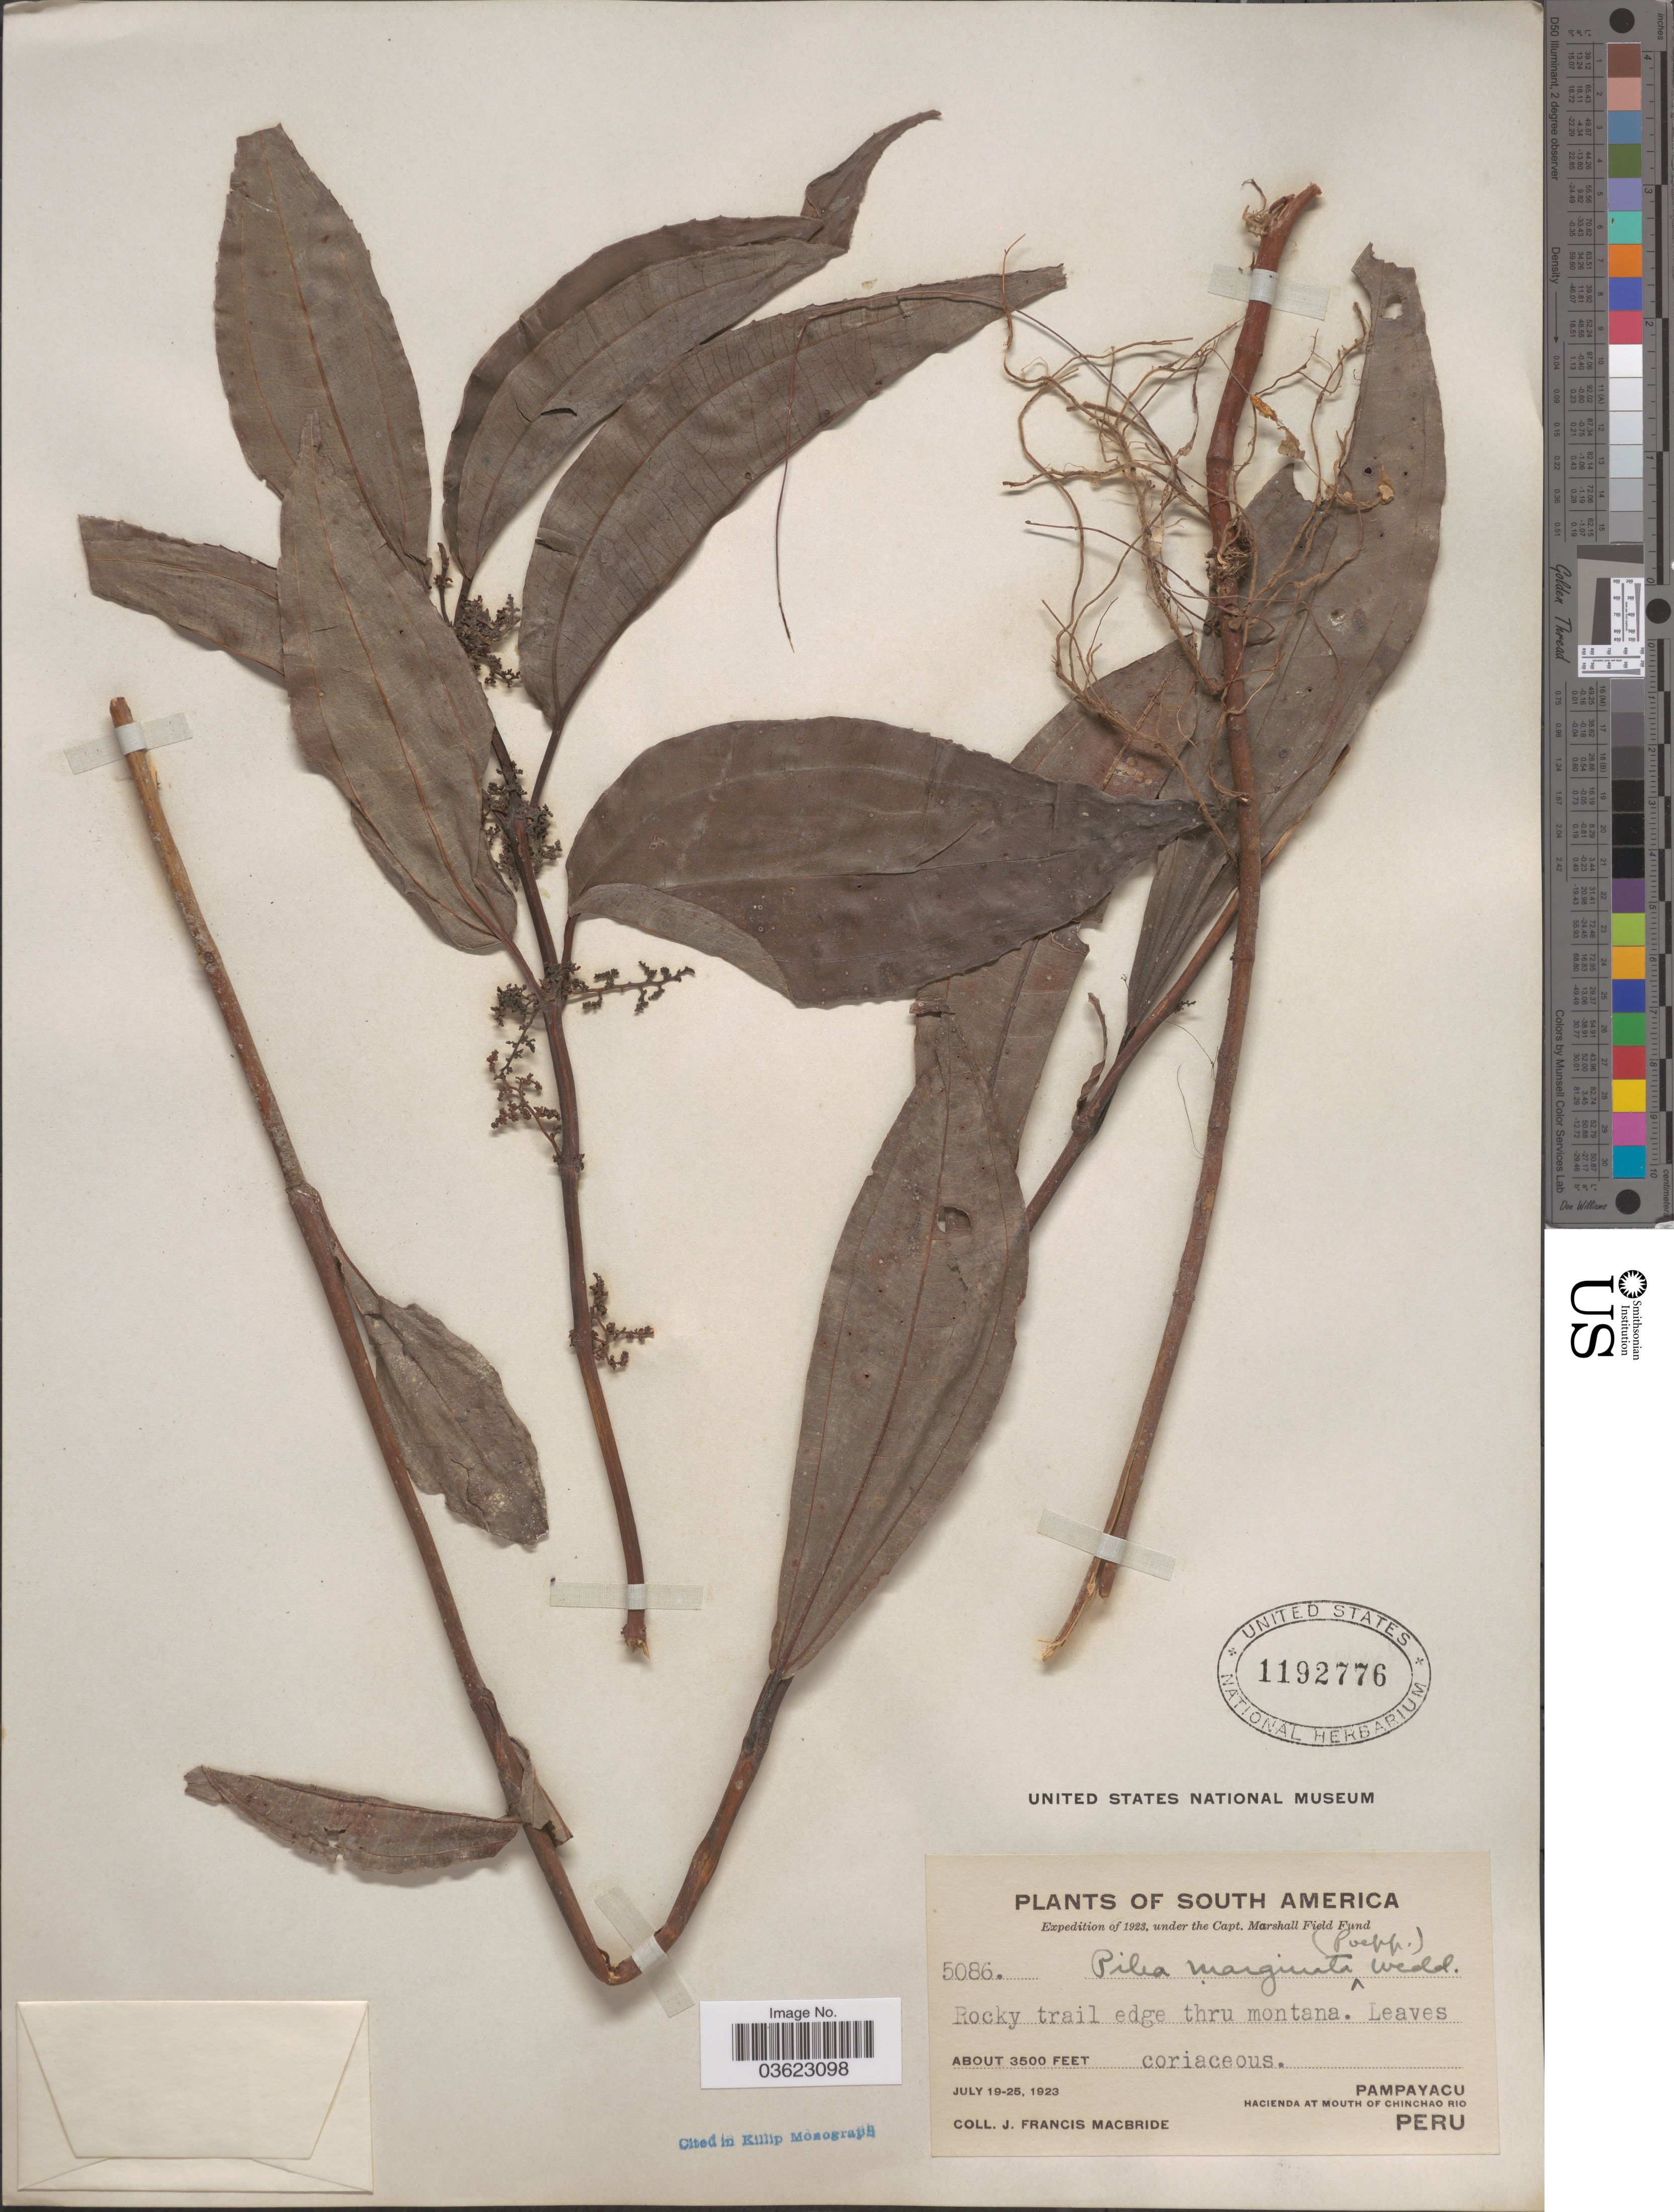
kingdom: Plantae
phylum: Tracheophyta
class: Magnoliopsida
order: Rosales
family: Urticaceae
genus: Pilea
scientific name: Pilea marginata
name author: Wedd.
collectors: J. F. Macbride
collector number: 5086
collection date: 1923-07-19/1923-07-25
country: Peru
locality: Pampayacu. Hacienda at mouth of Chinchao Rio.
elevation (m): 1067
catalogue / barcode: US 1192776